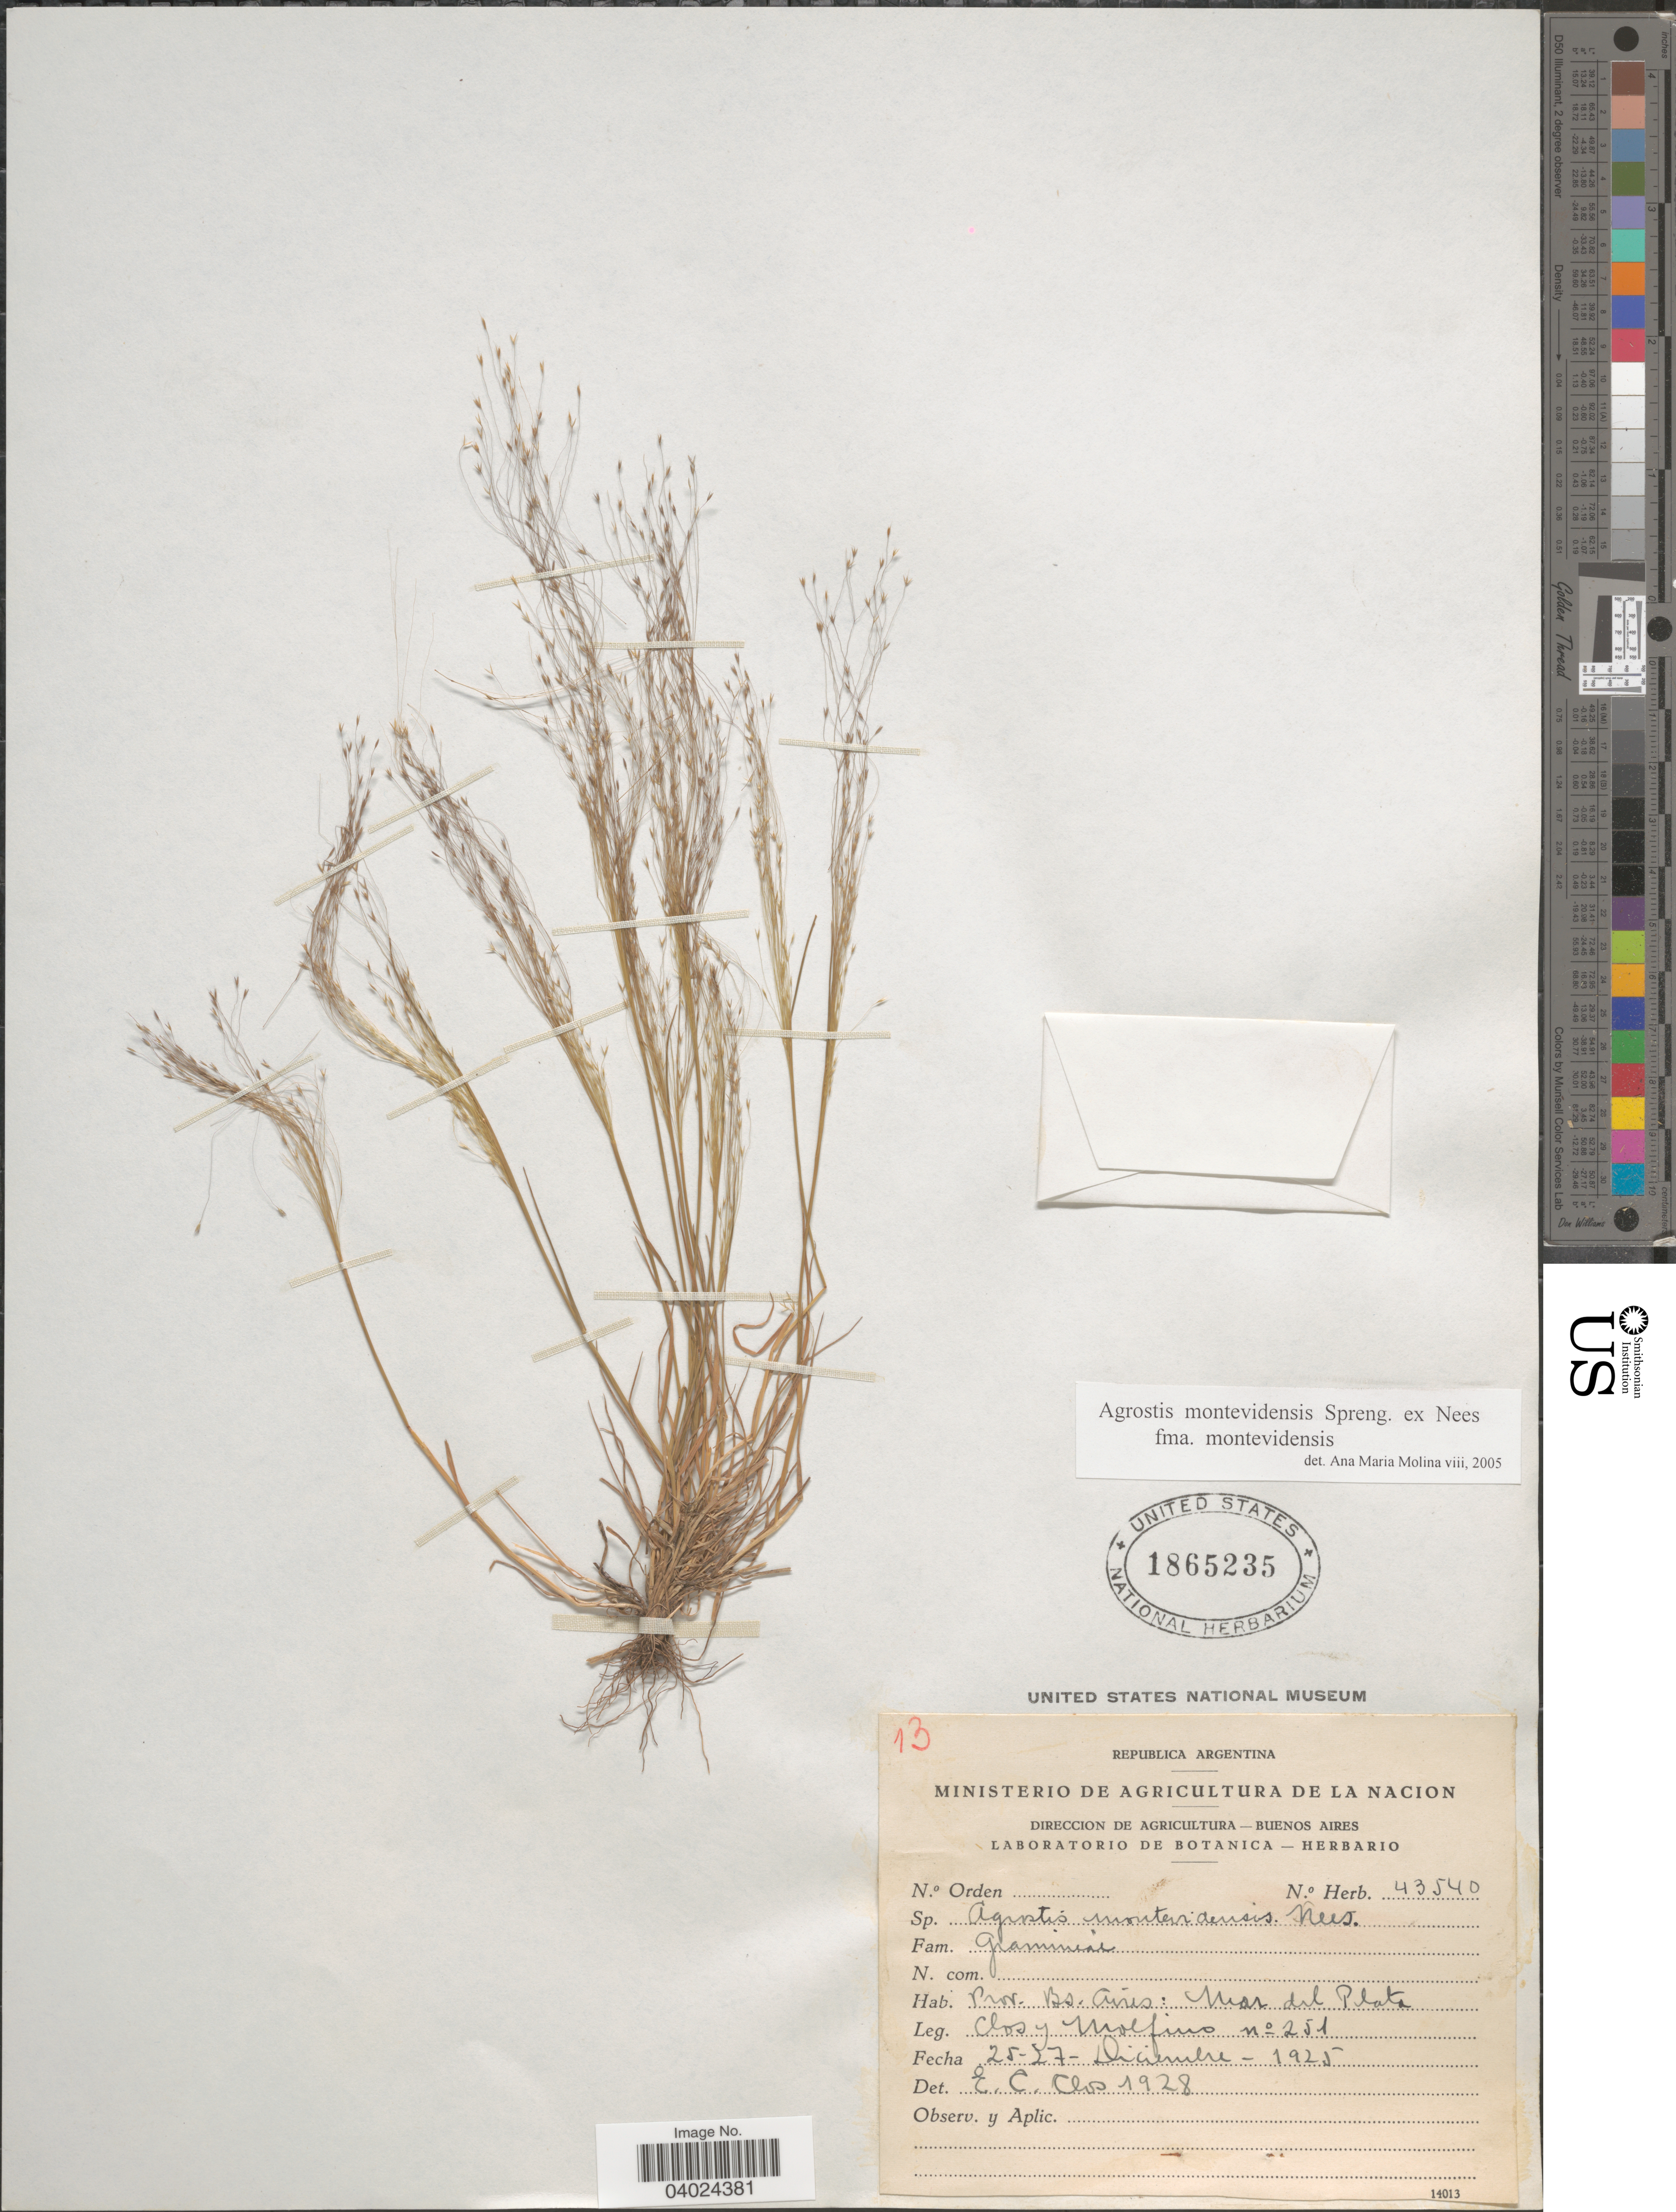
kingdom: Plantae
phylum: Tracheophyta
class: Liliopsida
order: Poales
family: Poaceae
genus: Agrostis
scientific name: Agrostis montevidensis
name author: A. Spreng. ex Nees in Mart.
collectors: Clos & Molfino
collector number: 251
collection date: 1925-12-25/1925-12-27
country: Argentina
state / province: Buenos Aires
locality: Prov. Bs. Aires: Mar del Plata.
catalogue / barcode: US 1865235